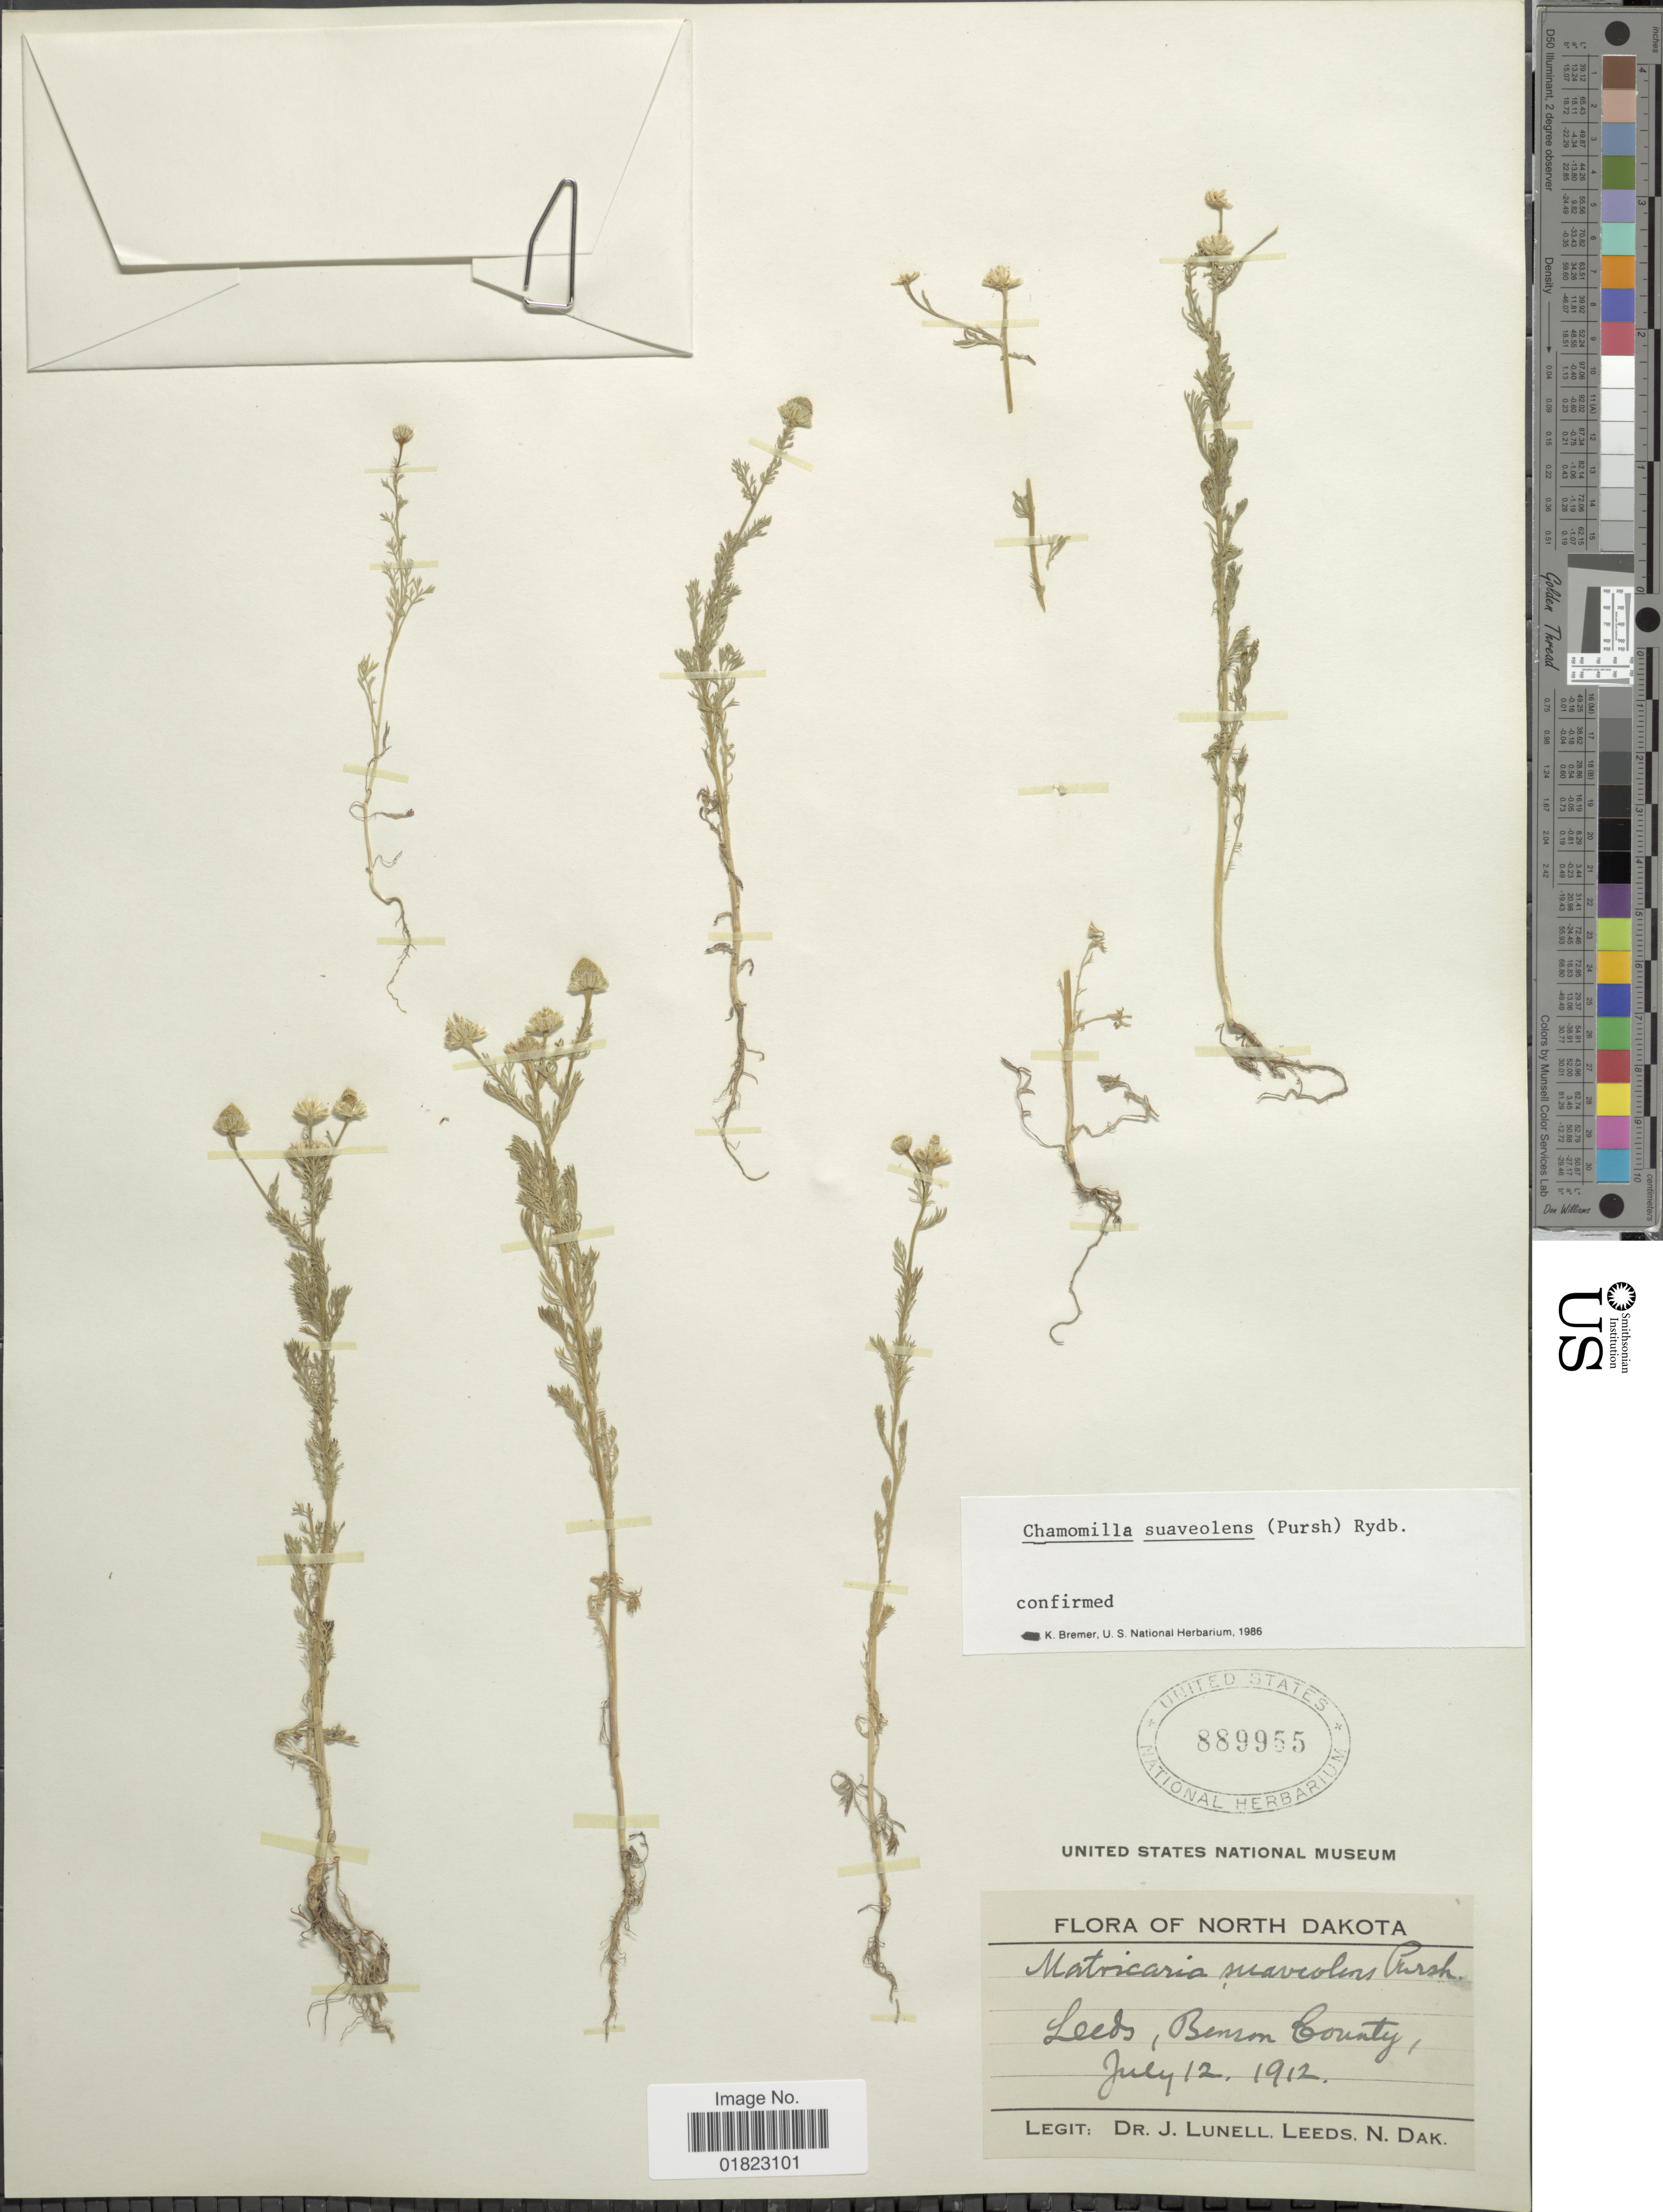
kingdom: Plantae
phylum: Tracheophyta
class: Magnoliopsida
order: Asterales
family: Asteraceae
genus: Matricaria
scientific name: Matricaria matricarioides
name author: (Less.) Porter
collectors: J. Lunell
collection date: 1912-07-12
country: United States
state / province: North Dakota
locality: Leeds, Benson County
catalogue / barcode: US 889955